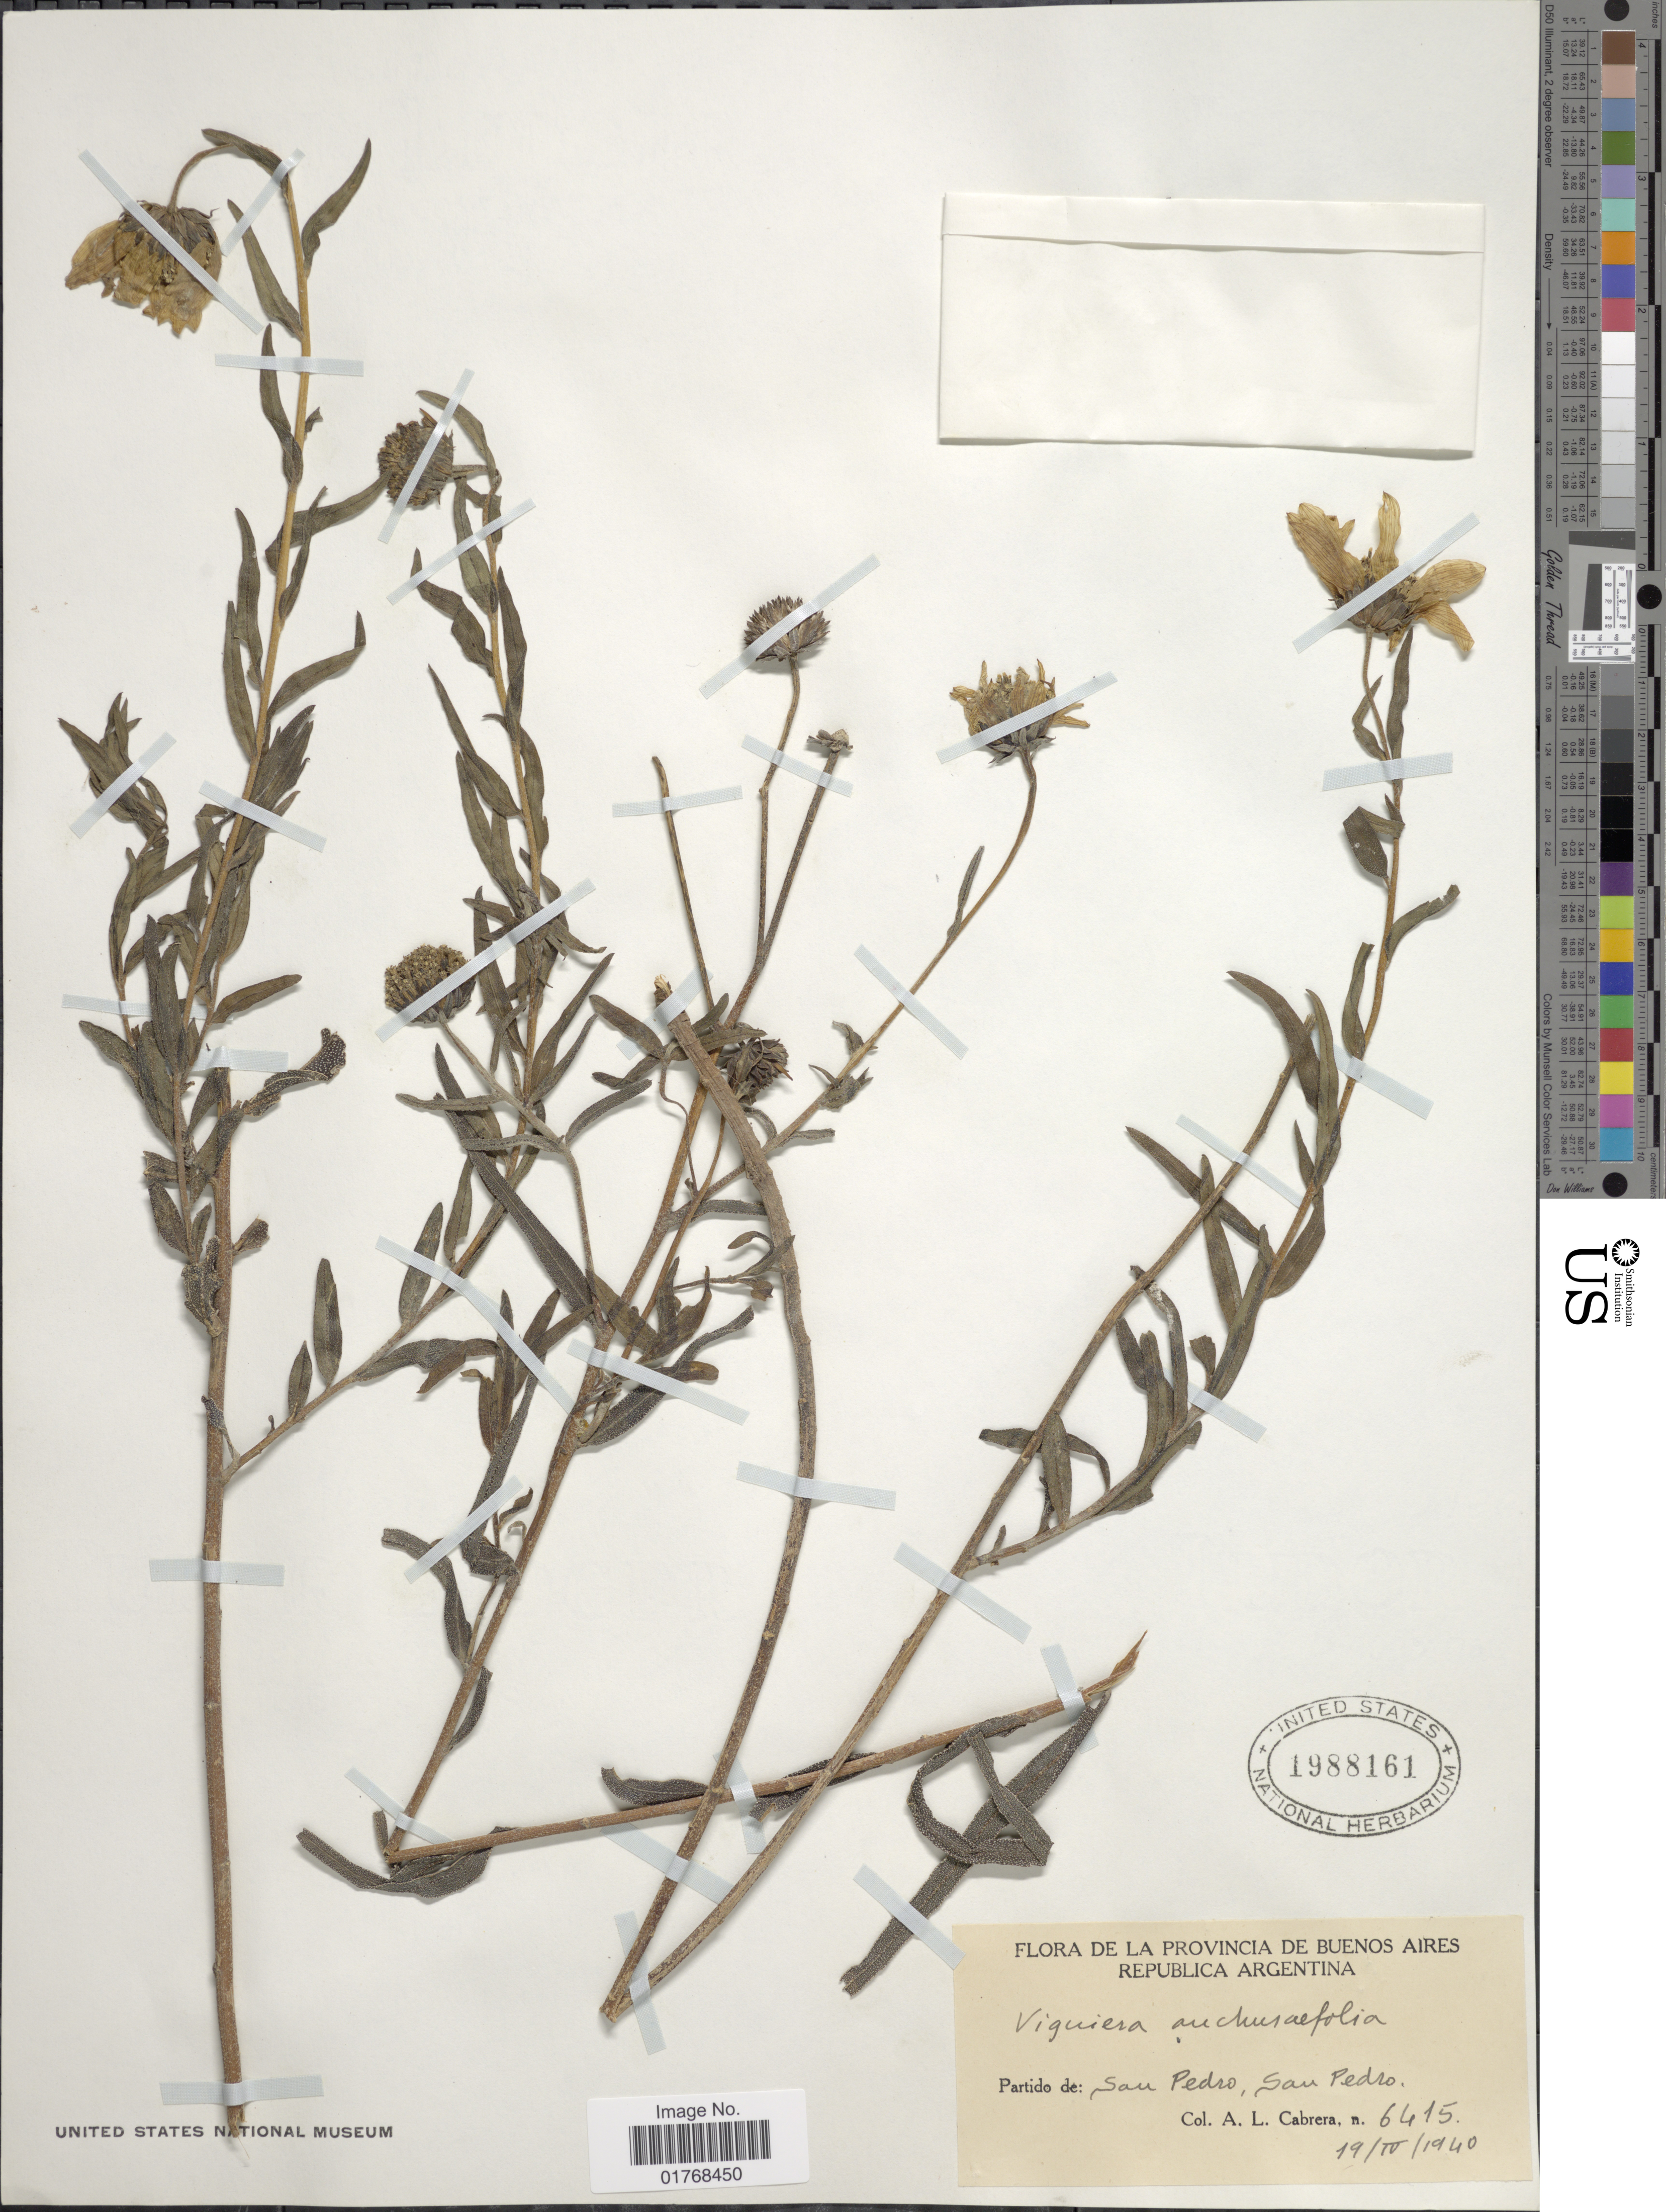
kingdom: Plantae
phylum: Tracheophyta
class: Magnoliopsida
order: Asterales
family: Asteraceae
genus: Viguiera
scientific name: Viguiera anchusaefolia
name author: (DC.) Baker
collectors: A. L. Cabrera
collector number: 6415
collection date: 1940-04-19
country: Argentina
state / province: Buenos Aires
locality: Provincia de Buenos Aires. Republica Argentina. Partido de: San Pedro, San Pedro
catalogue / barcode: US 1988161